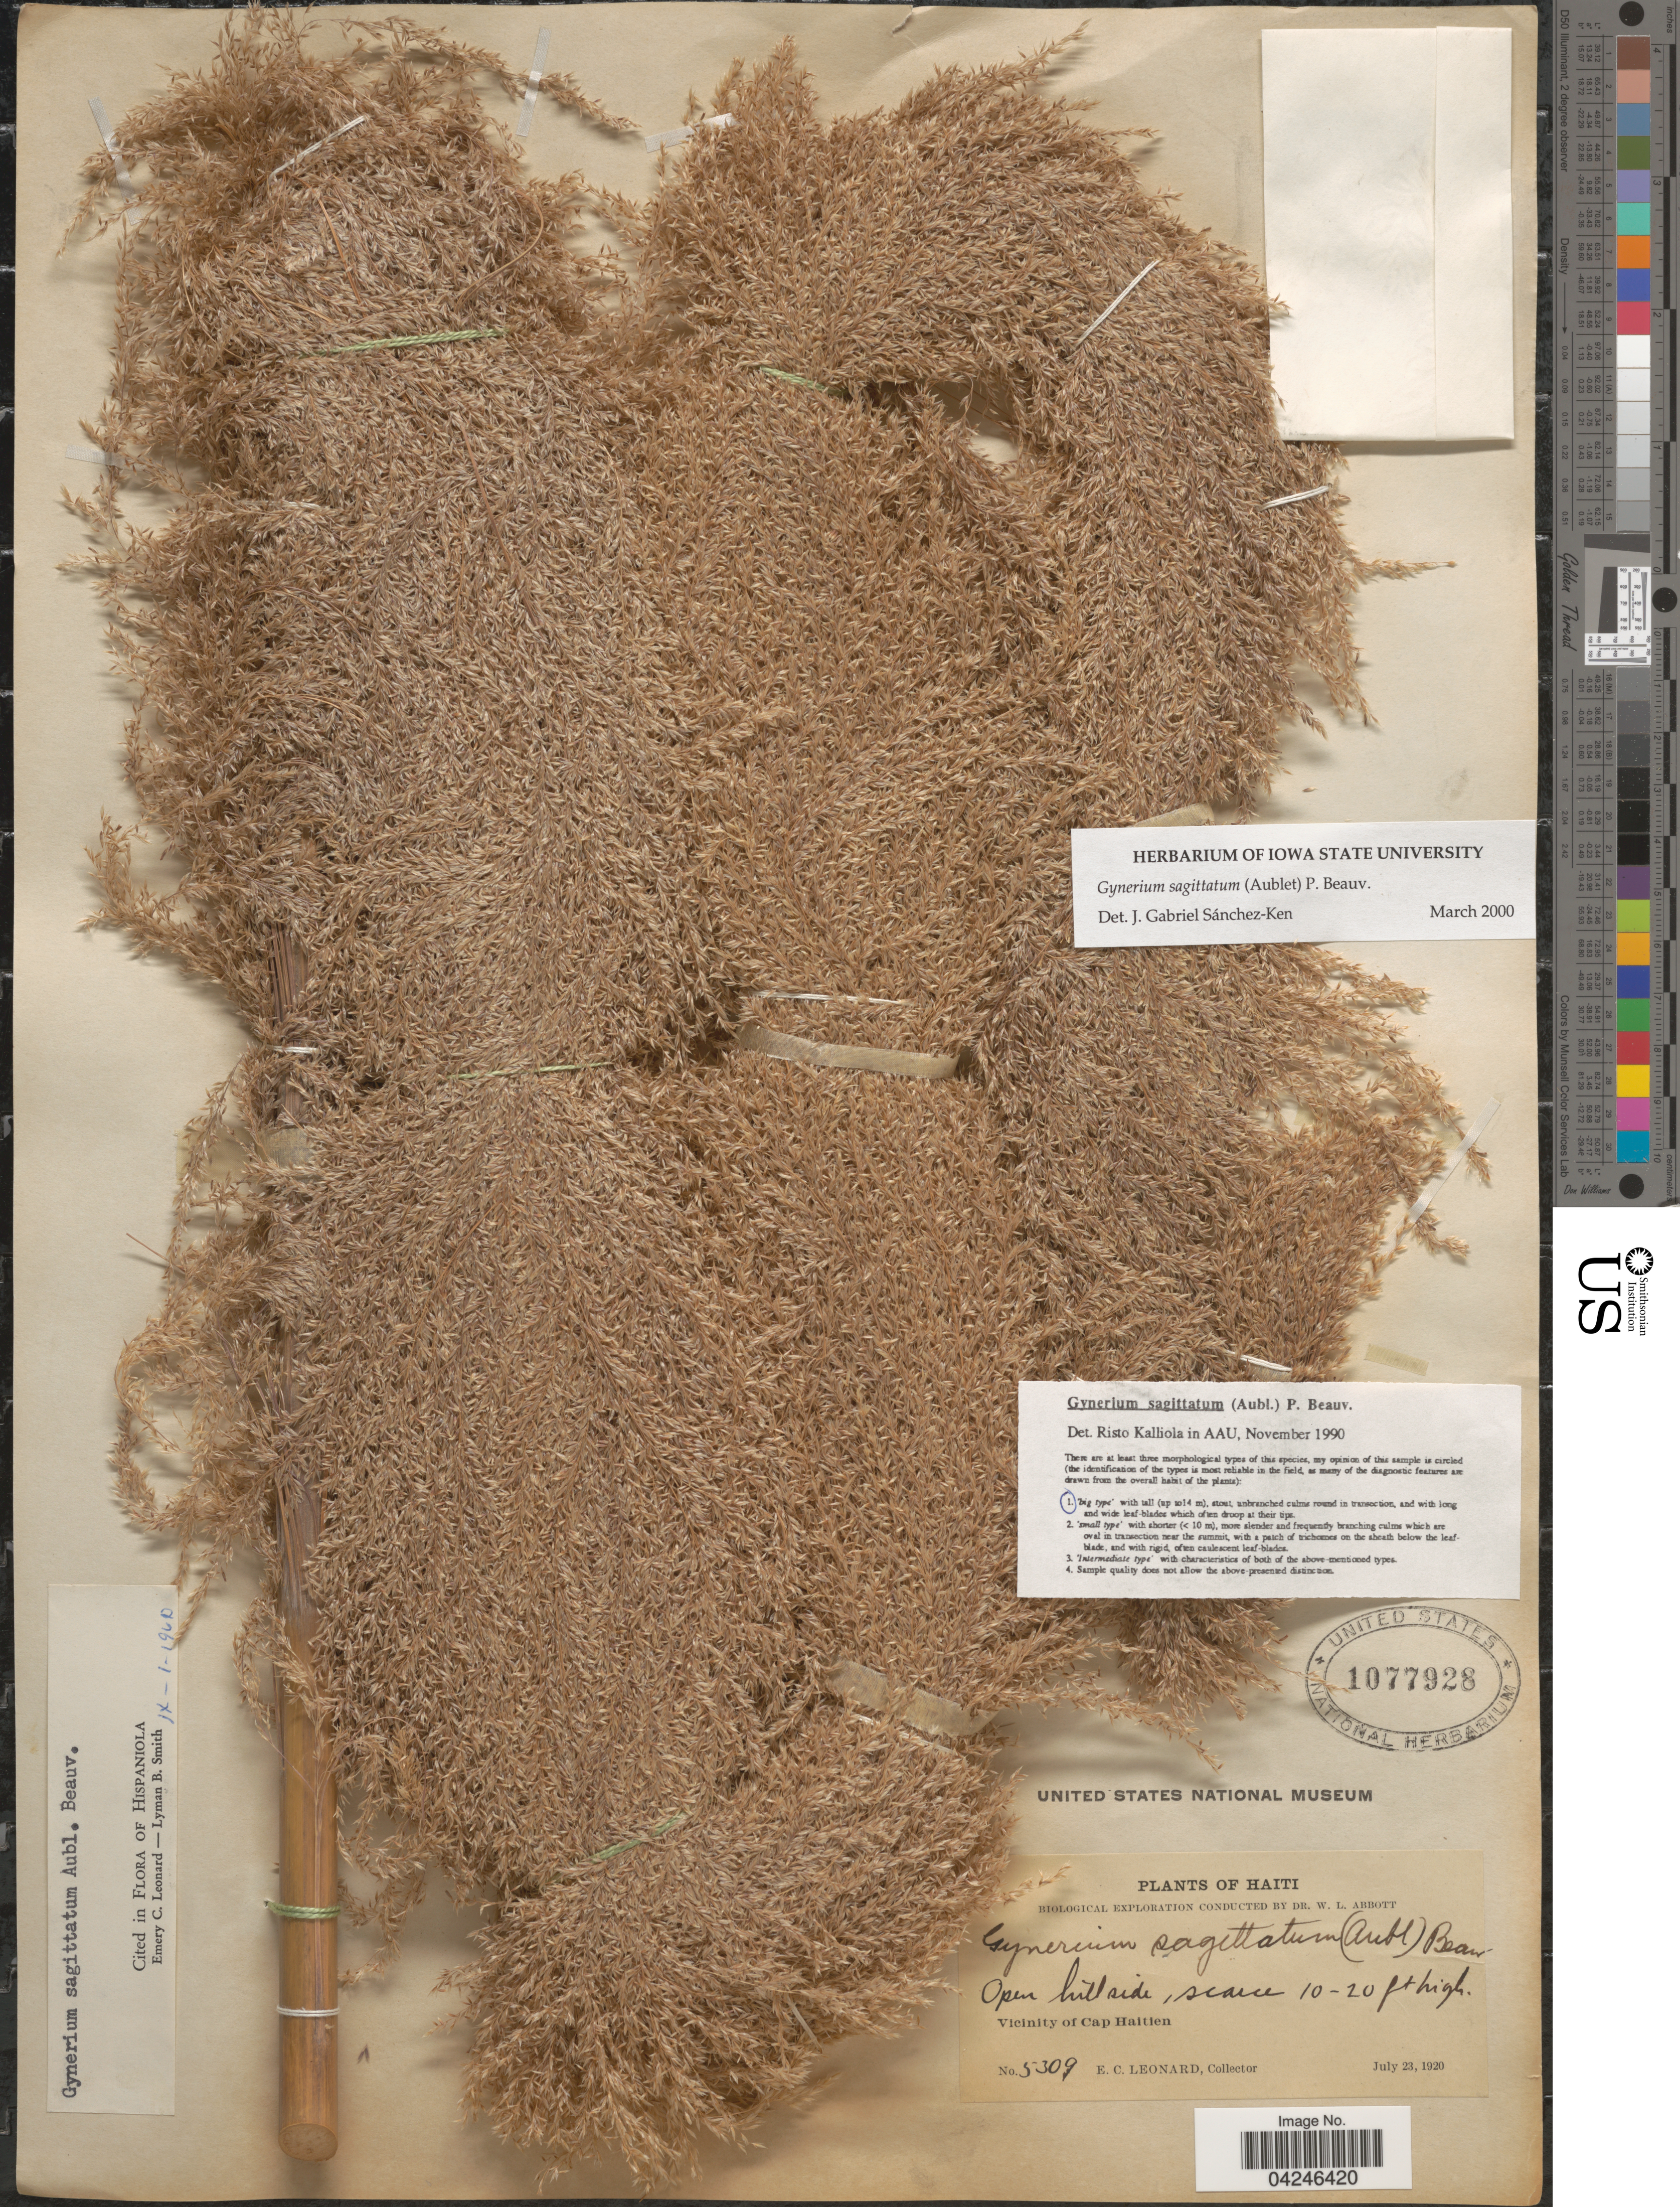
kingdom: Plantae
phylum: Tracheophyta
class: Liliopsida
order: Poales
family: Poaceae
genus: Gynerium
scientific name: Gynerium sagittatum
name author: (Aubl.) P. Beauv.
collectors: E. C. Leonard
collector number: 5309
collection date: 1920-07-23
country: Haiti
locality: Biological Exploration. Open hillside. Vicinity of Cap Haitien.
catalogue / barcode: US 1077928